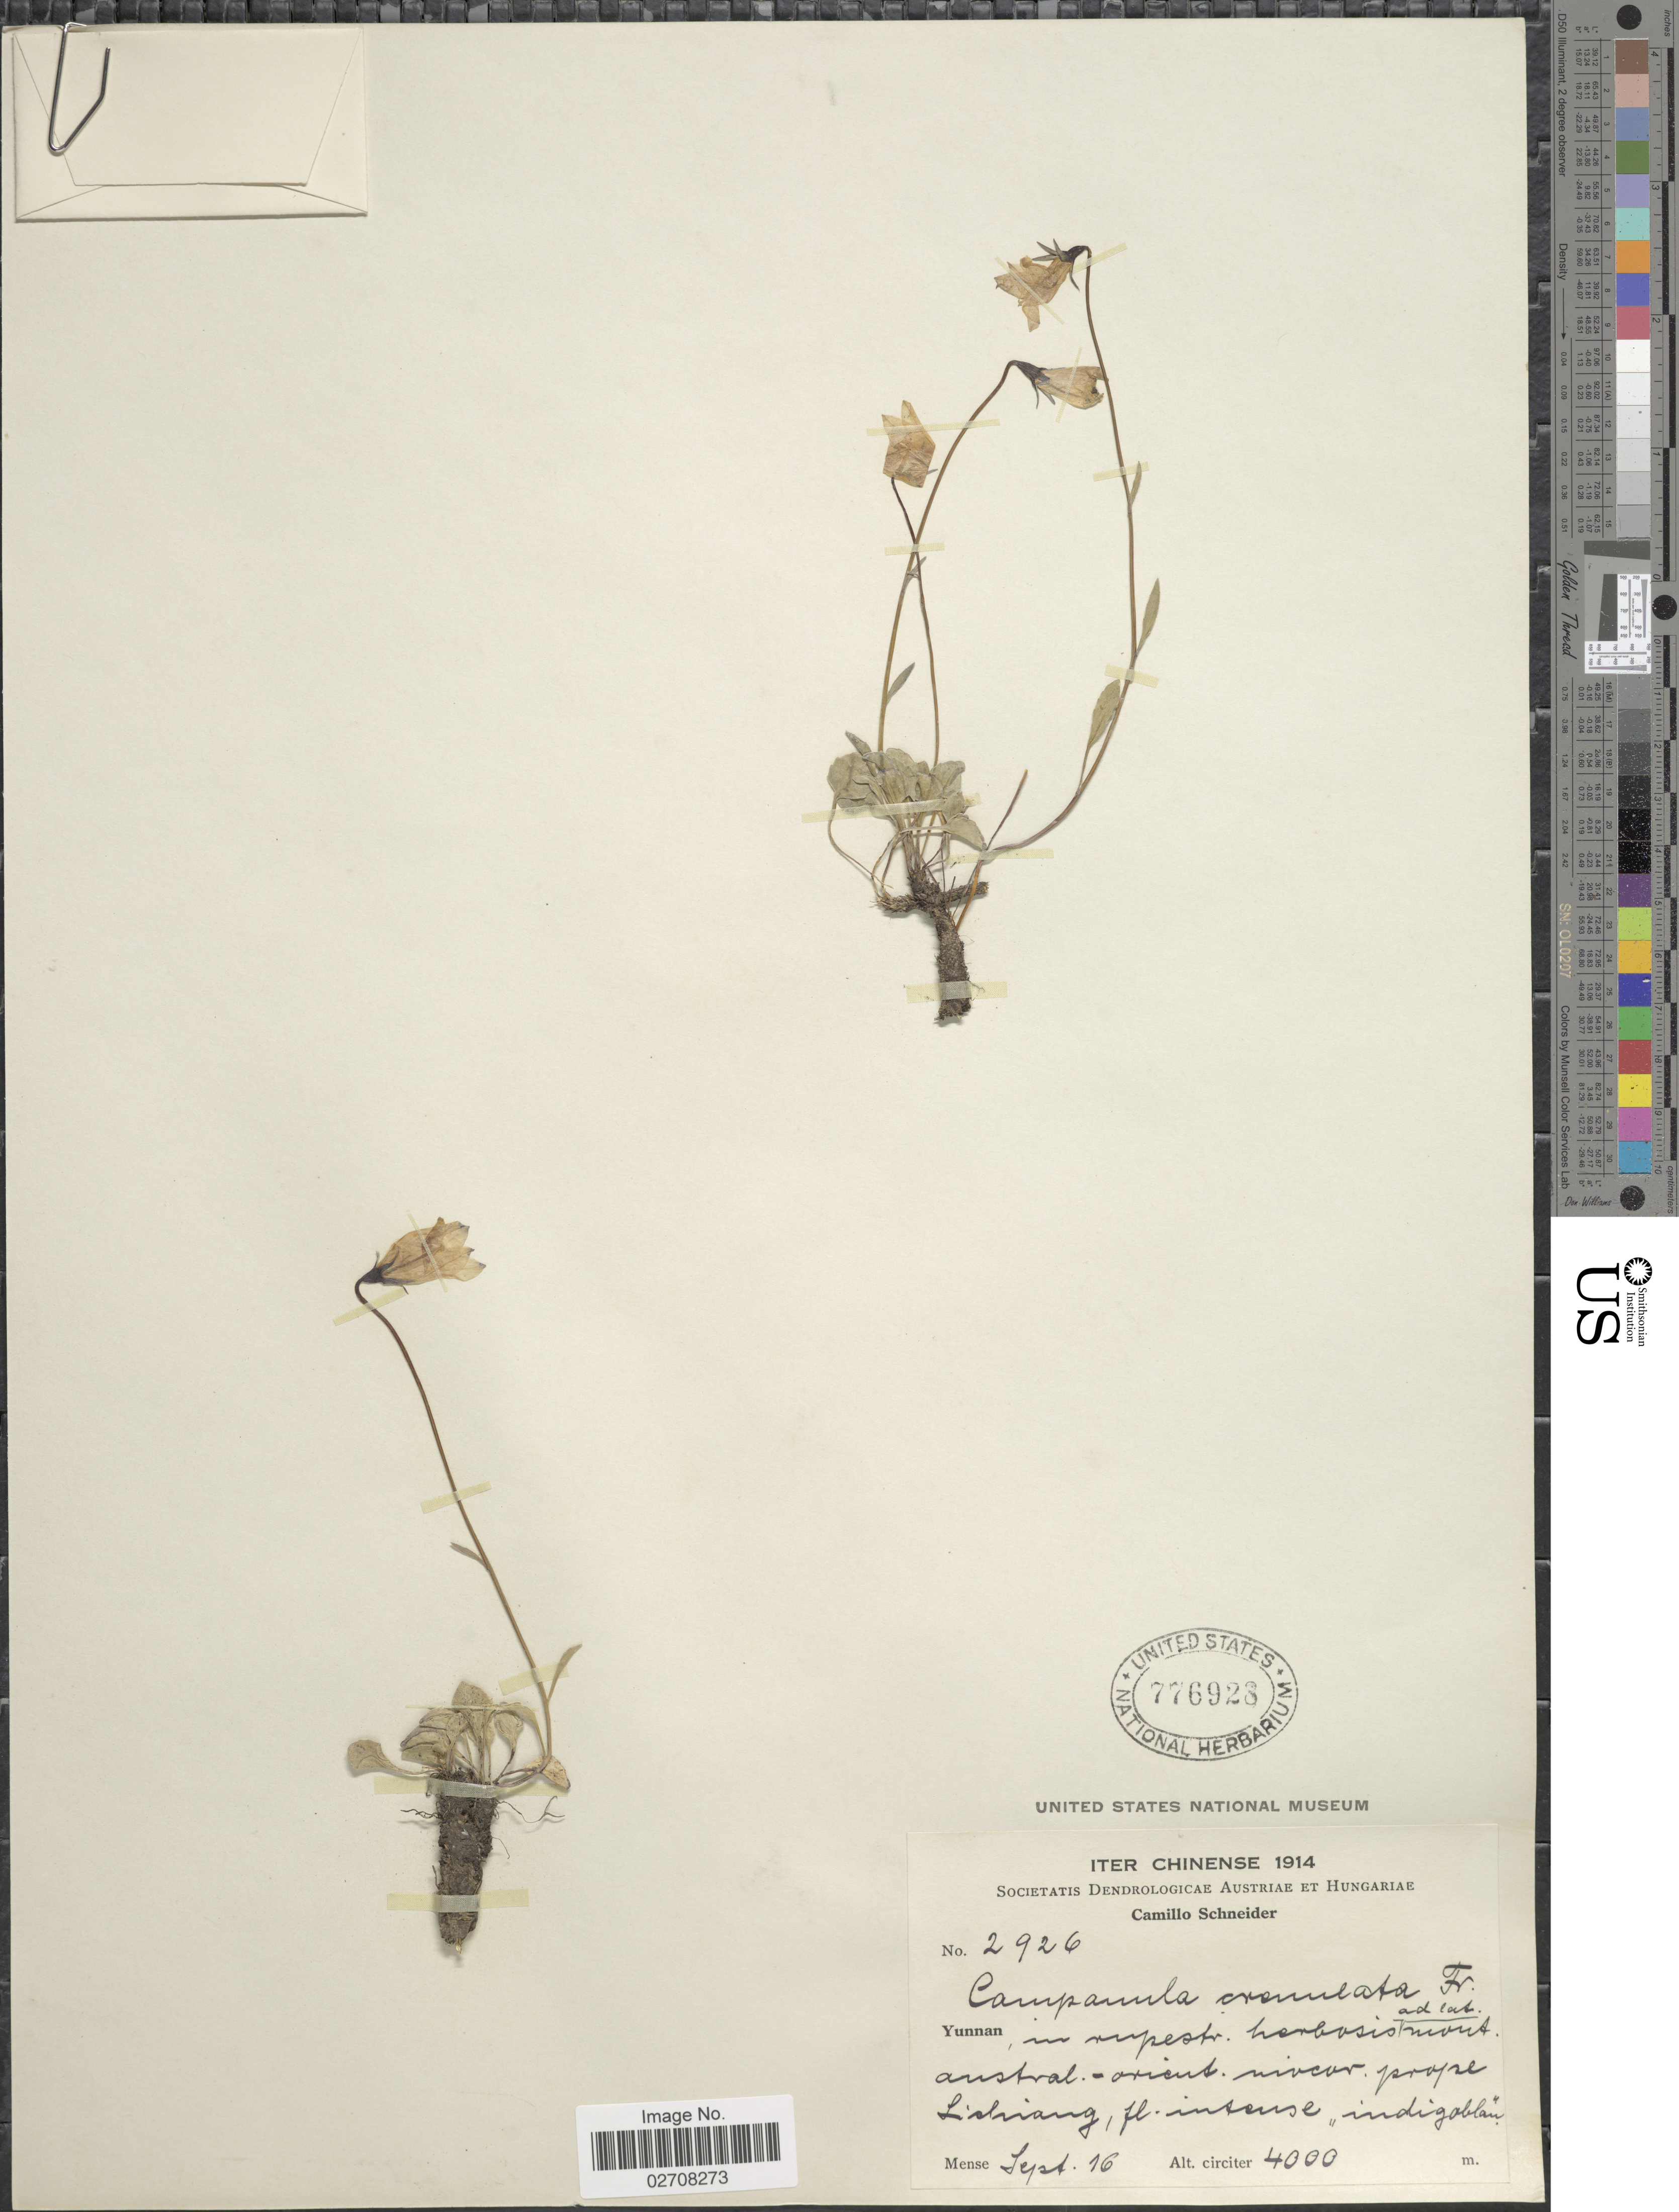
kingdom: Plantae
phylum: Tracheophyta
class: Magnoliopsida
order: Asterales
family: Campanulaceae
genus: Campanula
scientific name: Campanula crenulata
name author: Franch.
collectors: C. K. Schneider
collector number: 2926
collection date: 1914-09-16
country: China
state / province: Yunnan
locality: In rupest. herbosis ad lat. mont. austral.-orient. nivcar. prope Lichiang.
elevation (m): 4000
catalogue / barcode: US 776928